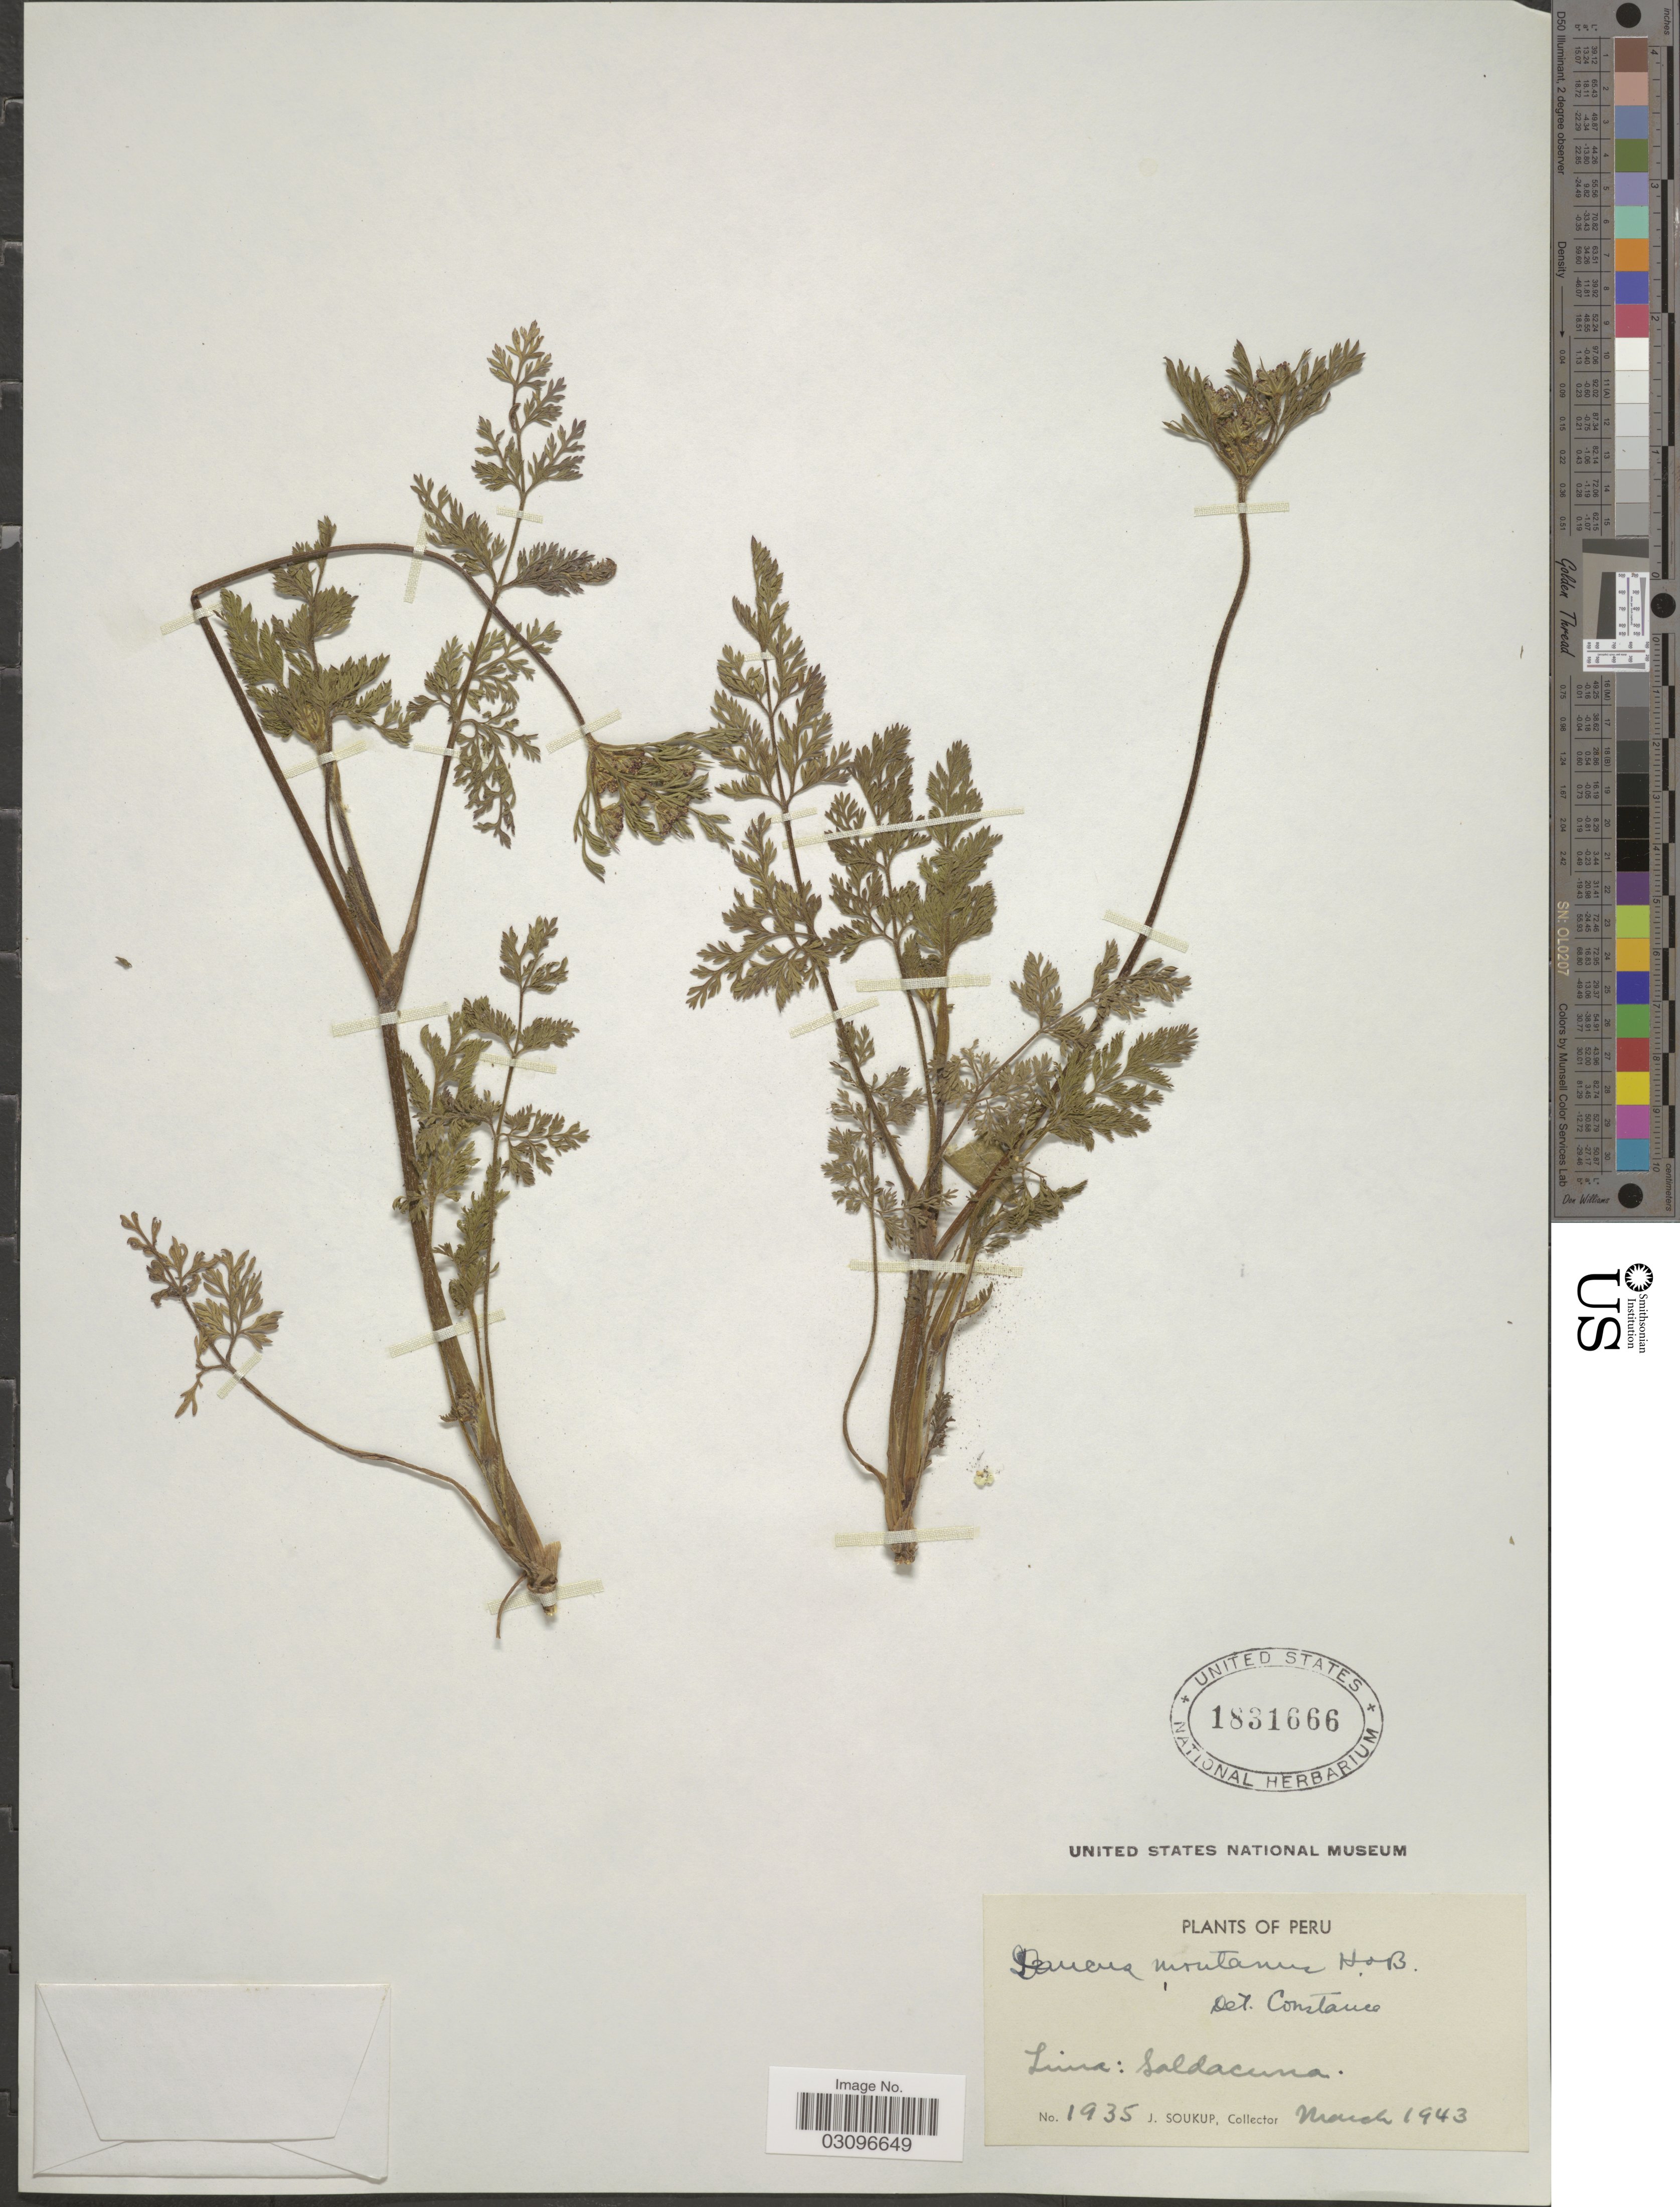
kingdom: Plantae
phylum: Tracheophyta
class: Magnoliopsida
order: Apiales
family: Apiaceae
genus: Daucus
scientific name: Daucus montanus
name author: Humb. & Bonpl. ex Spreng.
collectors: J. Soukup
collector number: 1935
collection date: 1943-03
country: Peru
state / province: Lima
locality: Saldacuna.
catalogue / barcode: US 1831666